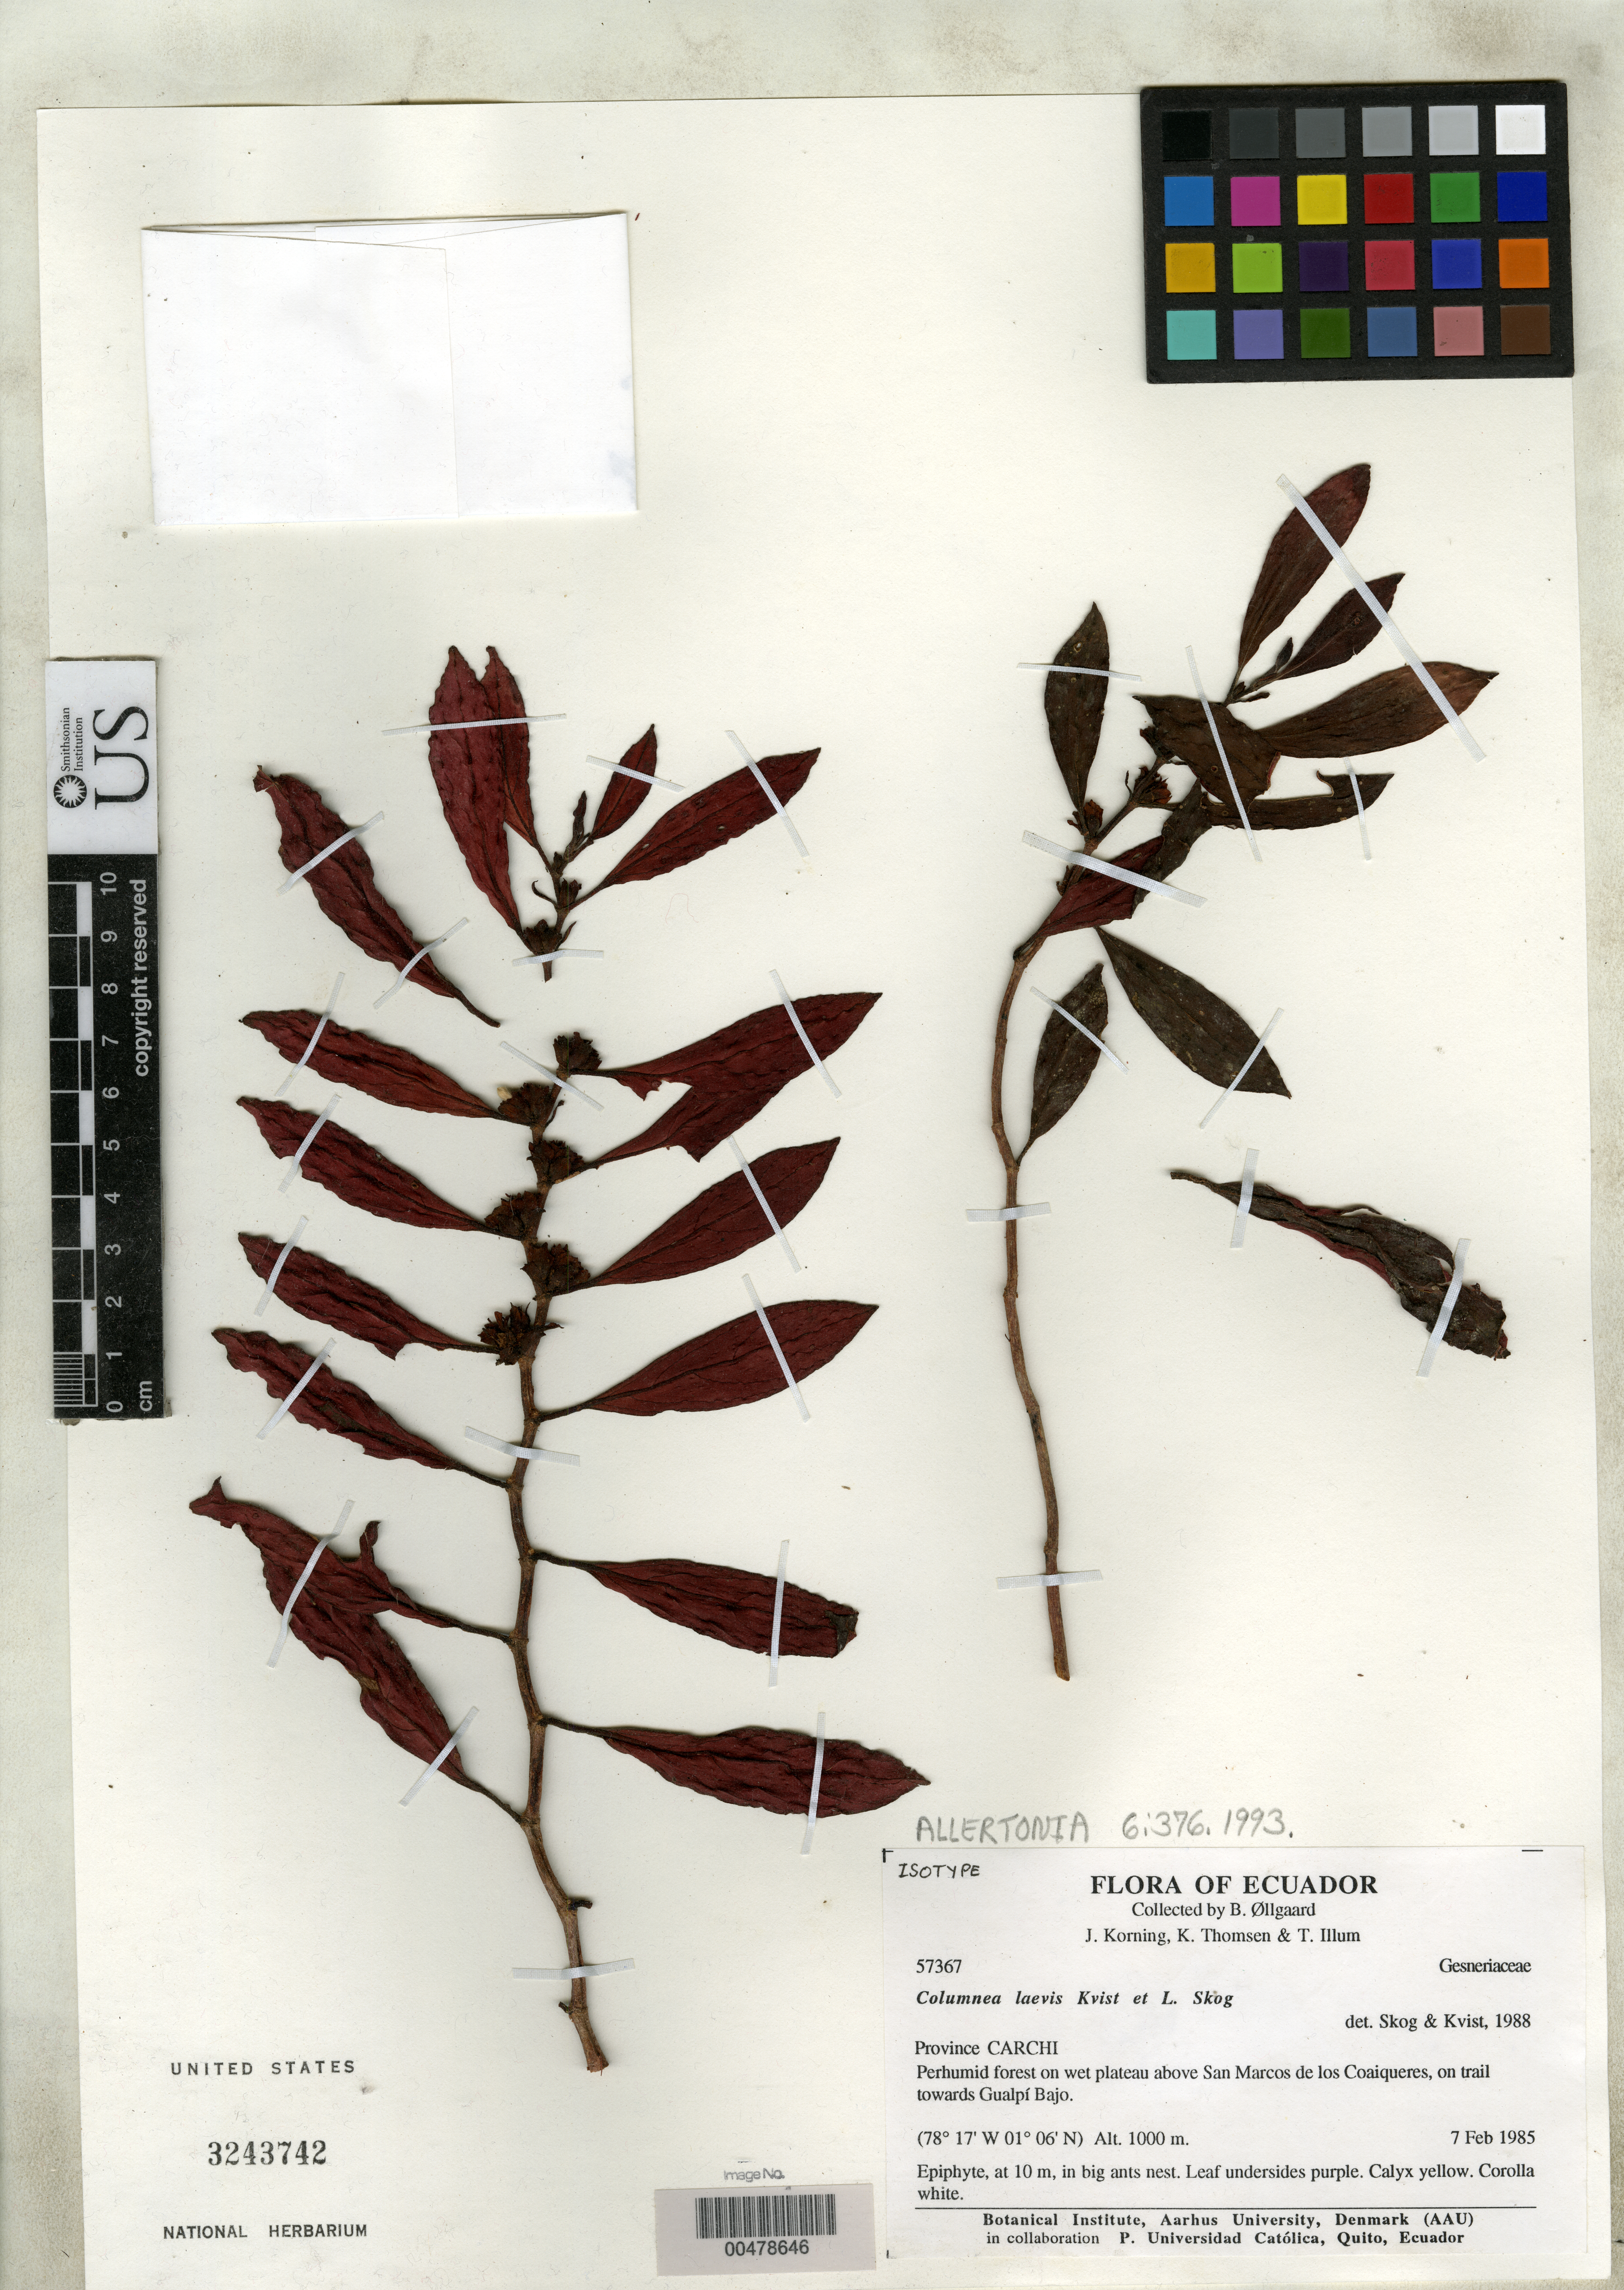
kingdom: Plantae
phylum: Tracheophyta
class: Magnoliopsida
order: Lamiales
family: Gesneriaceae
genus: Columnea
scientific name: Columnea laevis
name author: L.P. Kvist & L.E. Skog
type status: Isotype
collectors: B. Øllgaard, J. Korning, K. Thomsen & T. Illum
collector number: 57367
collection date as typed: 07 Feb 1985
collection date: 1985-02-07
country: Ecuador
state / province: Carchi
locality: Plateau above San Marcos de Los Coaiqueres, Trail towards Gyualpi Bajo.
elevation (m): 1000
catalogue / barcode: US 3243742